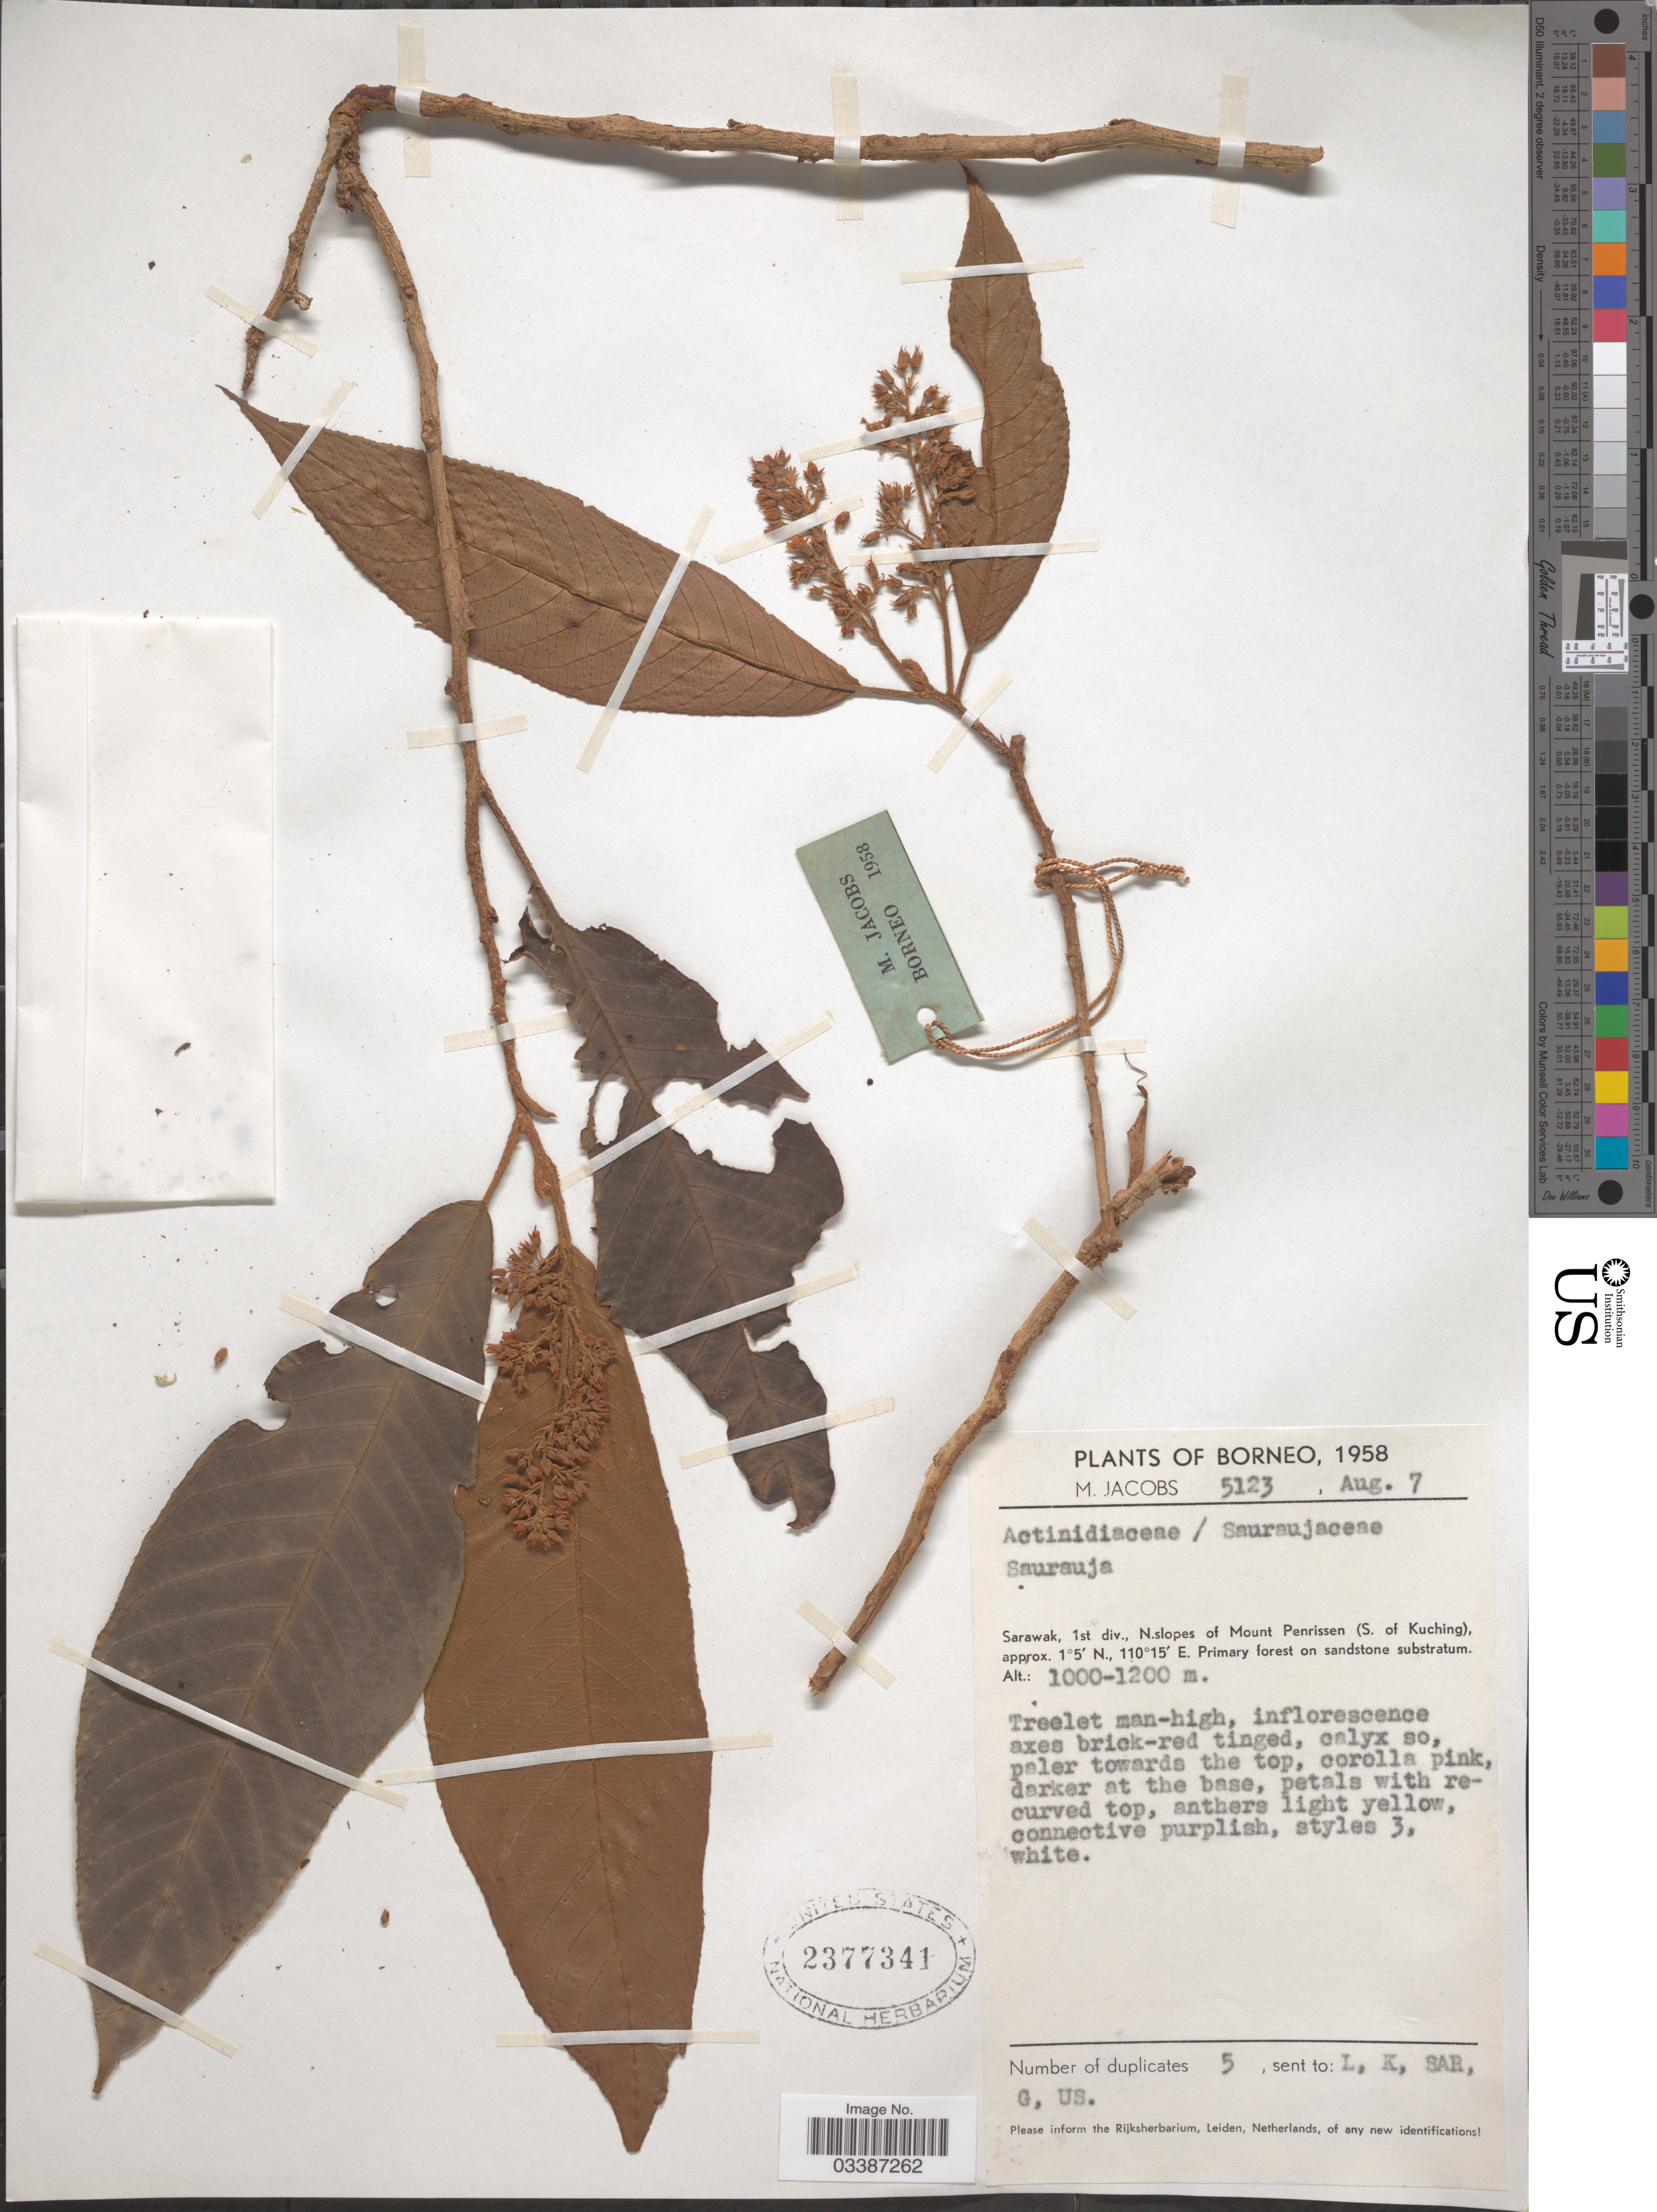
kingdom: Plantae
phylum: Tracheophyta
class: Magnoliopsida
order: Ericales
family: Actinidiaceae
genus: Saurauia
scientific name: Saurauia sp.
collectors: M. Jacobs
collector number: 5123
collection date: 1958-08-07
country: Malaysia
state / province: Sarawak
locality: Borneo. 1st div., N. slopes of Mount Penrissen (S. of Kuching).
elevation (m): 1000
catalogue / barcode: US 2377341